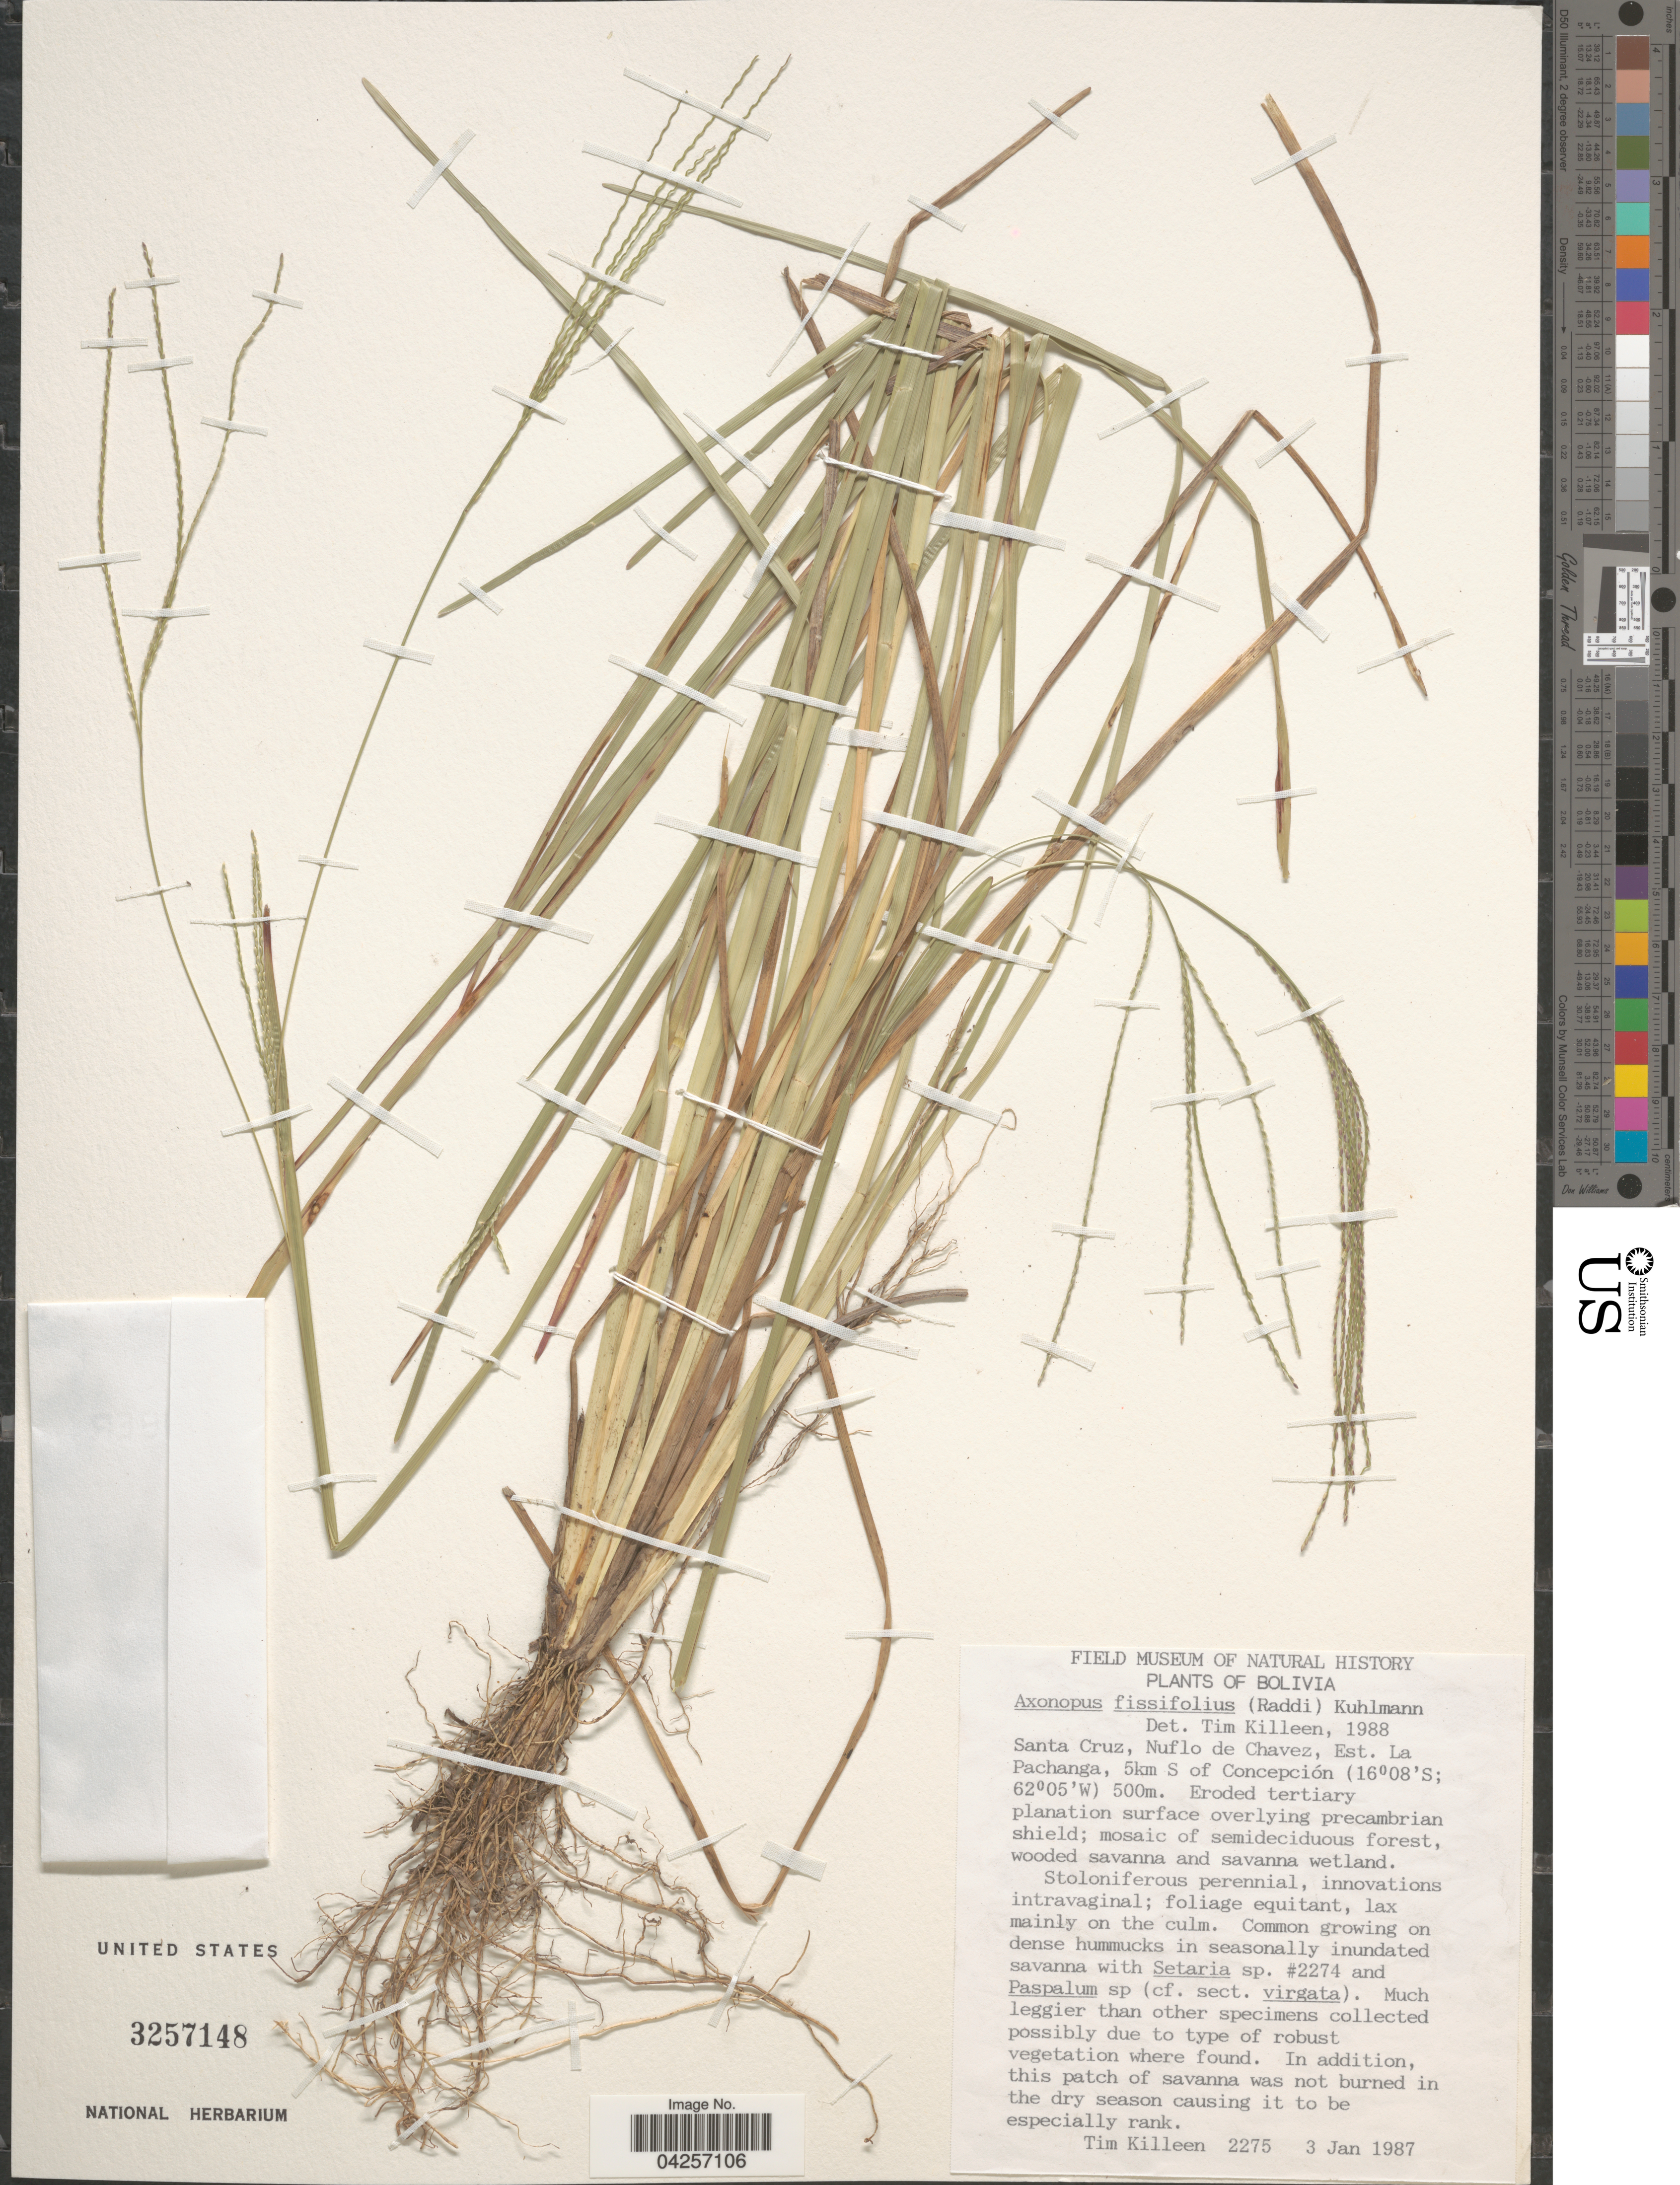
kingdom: Plantae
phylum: Tracheophyta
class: Liliopsida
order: Poales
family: Poaceae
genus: Axonopus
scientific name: Axonopus fissifolius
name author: (Raddi) Kuhlm.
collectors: T. J. Killeen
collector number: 2275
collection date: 1987-01-03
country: Bolivia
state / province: Santa Cruz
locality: Nuflo de Chavez, Est. La Pachanga, 5km S of Concepción.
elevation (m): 500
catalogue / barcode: US 3257148